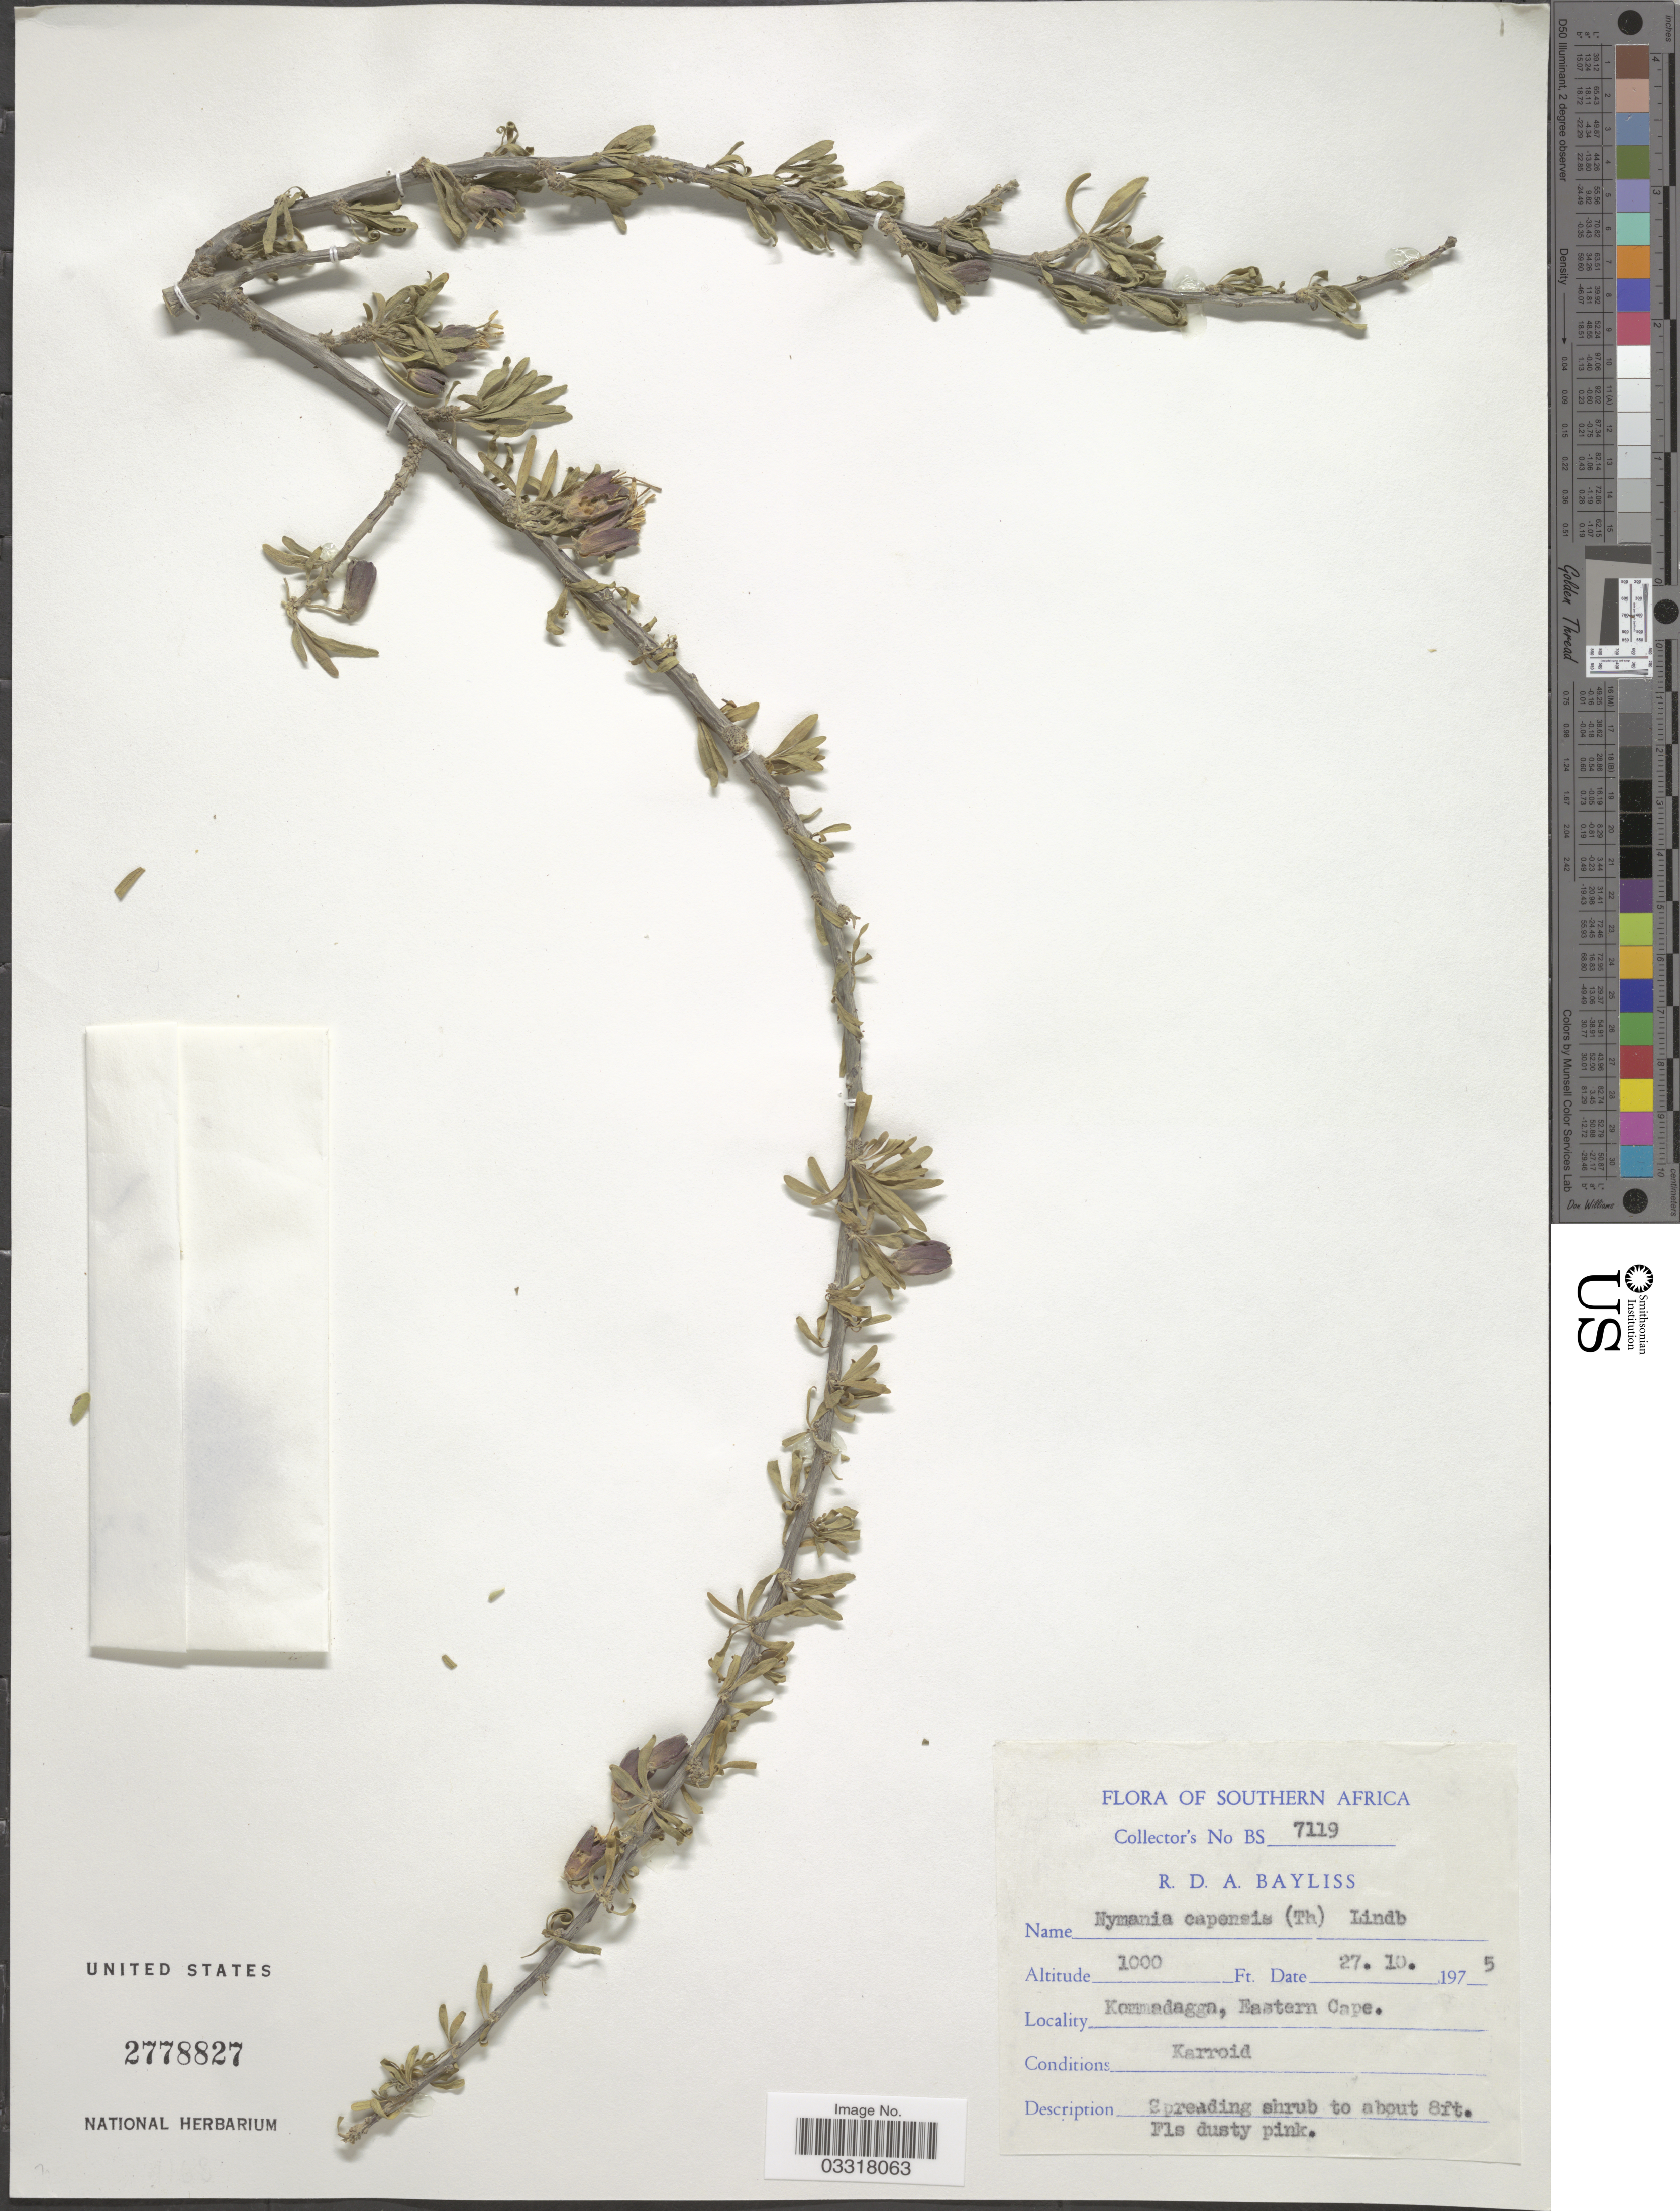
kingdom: Plantae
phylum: Tracheophyta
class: Magnoliopsida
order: Sapindales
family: Meliaceae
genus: Nymania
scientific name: Nymania capensis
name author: (Thunb.) Lindb.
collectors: R. Bayliss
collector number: BS7119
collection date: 1975-10-27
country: South Africa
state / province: Eastern Cape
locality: Southern Africa. Kommadagga.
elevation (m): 305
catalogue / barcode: US 2778827